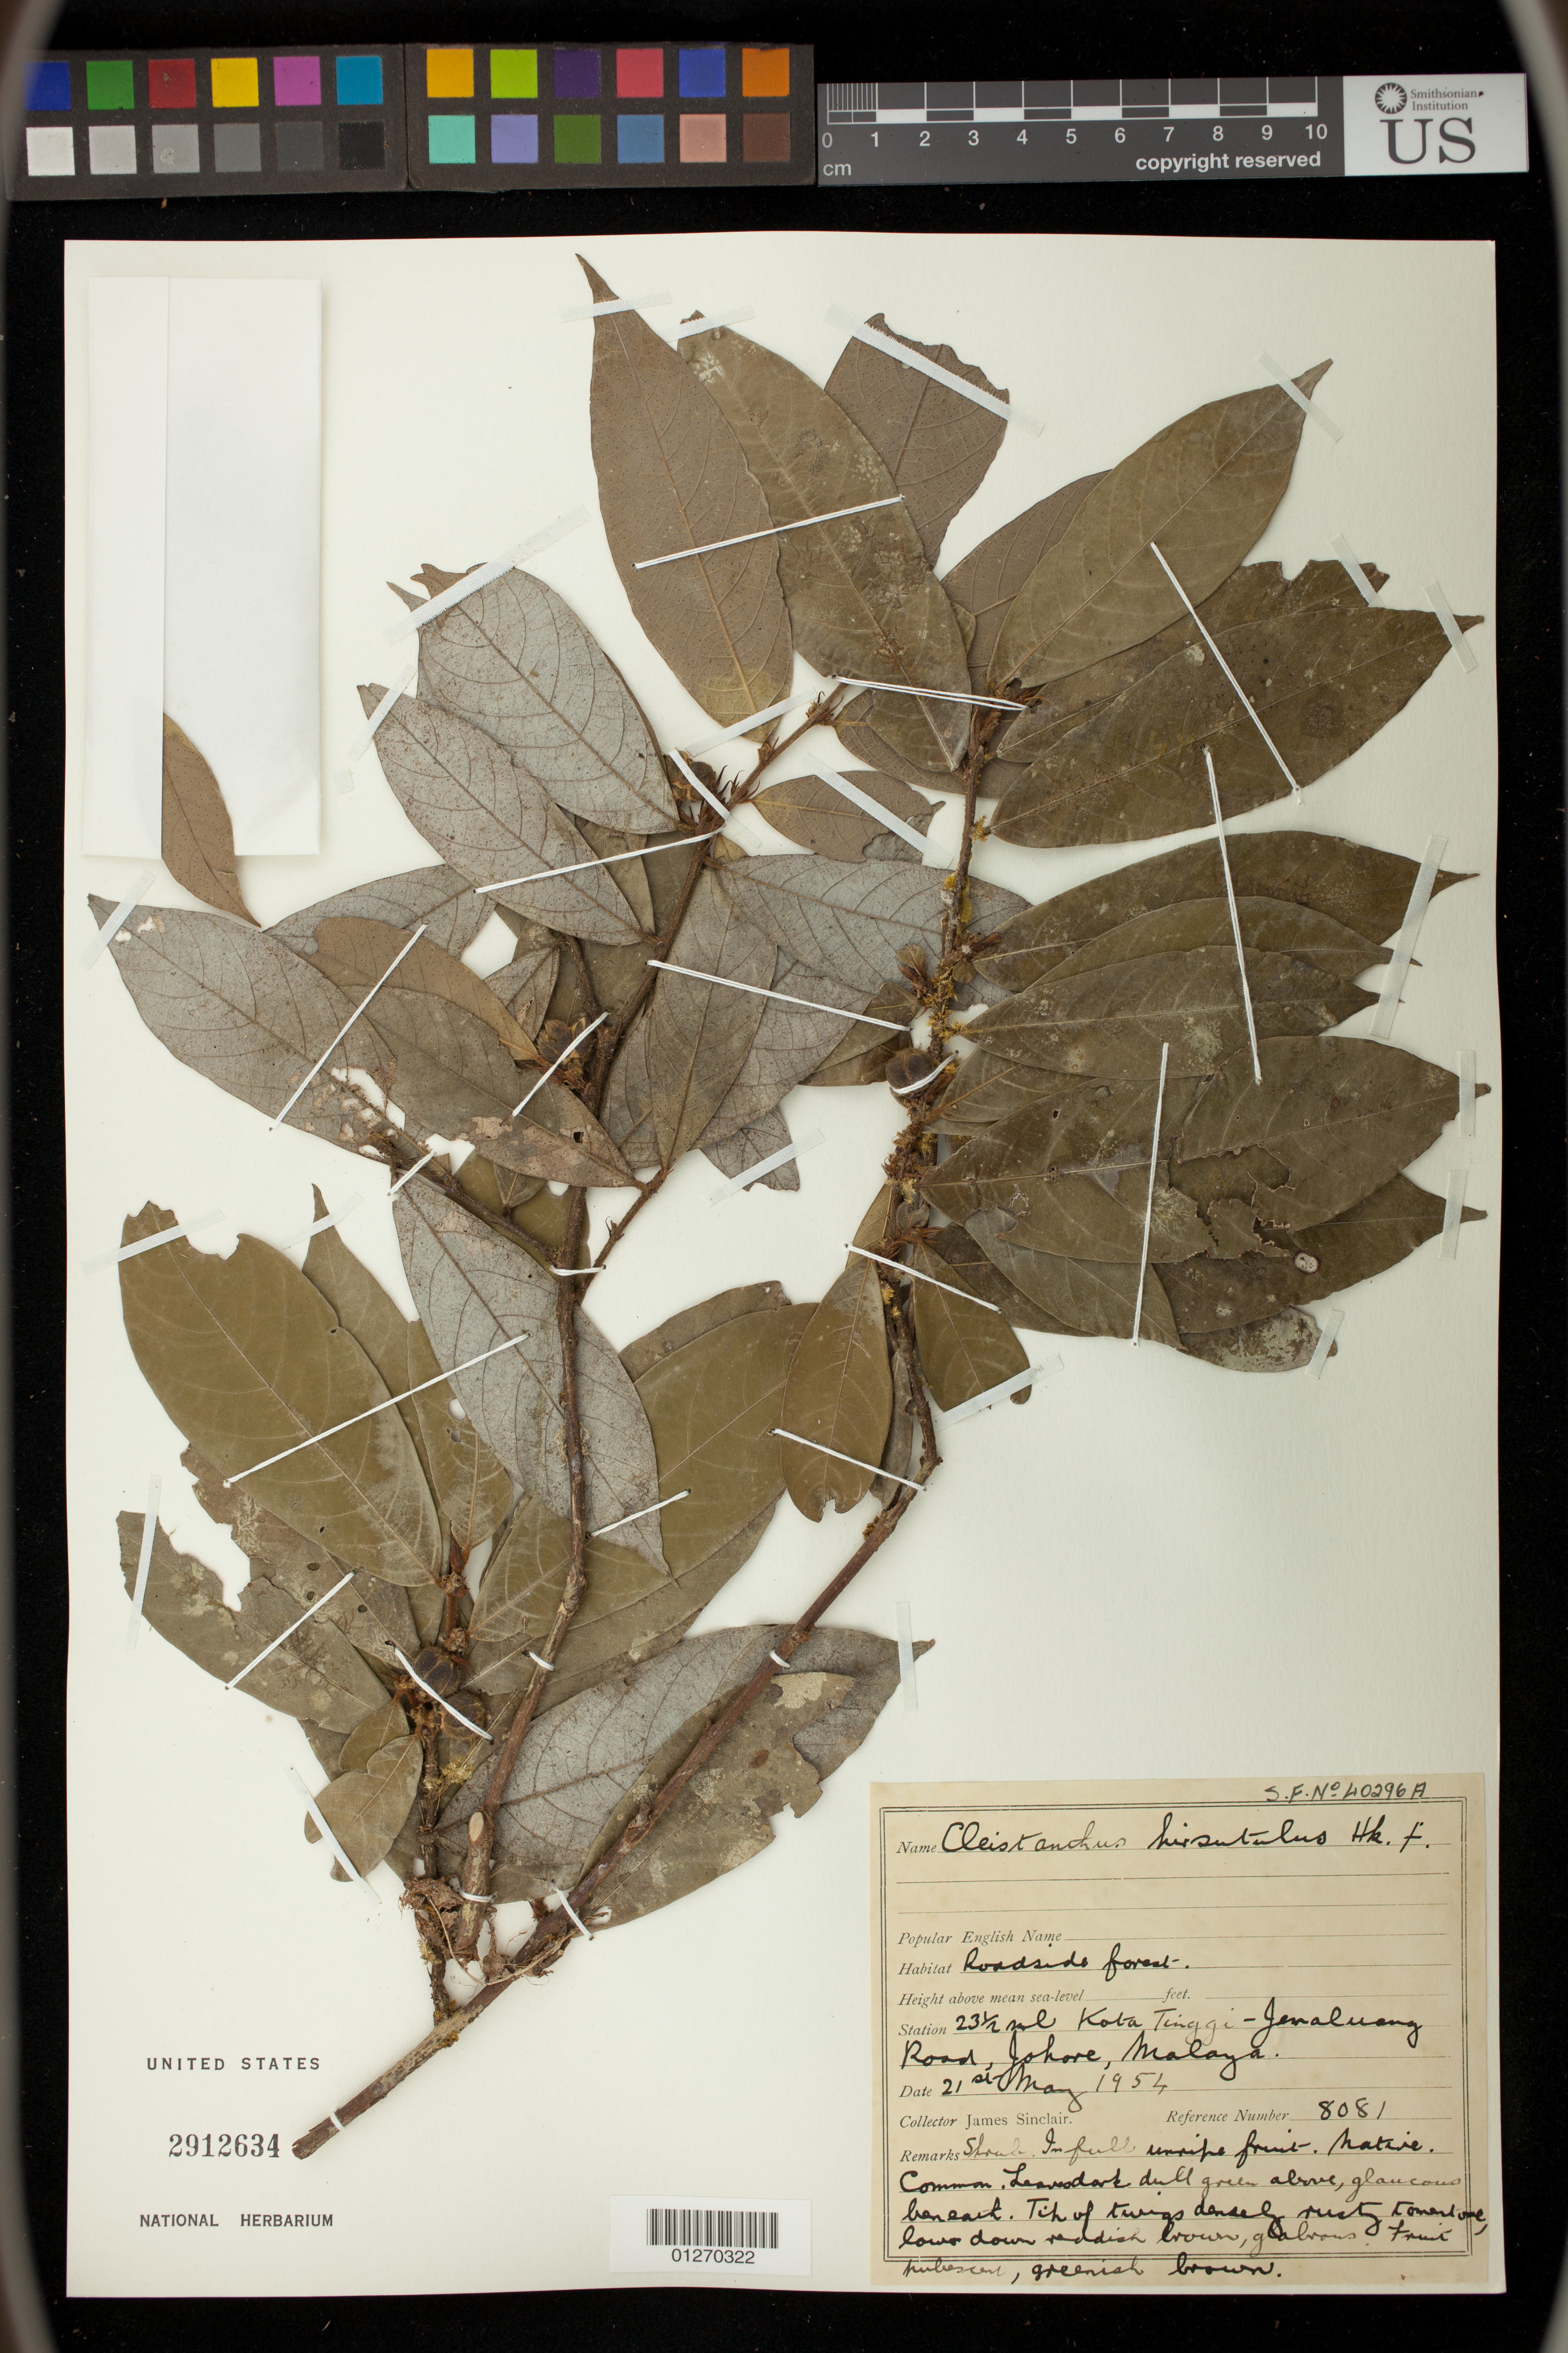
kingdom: Plantae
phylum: Tracheophyta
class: Magnoliopsida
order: Malpighiales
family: Phyllanthaceae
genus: Cleistanthus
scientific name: Cleistanthus hirsutulus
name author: Hook. f.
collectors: J. Sinclair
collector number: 8081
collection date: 1954-05-21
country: Malaysia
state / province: Johor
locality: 23 1/2 mile Kota Tinggi- Jemaluang Road, Johore Bahru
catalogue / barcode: US 2912634